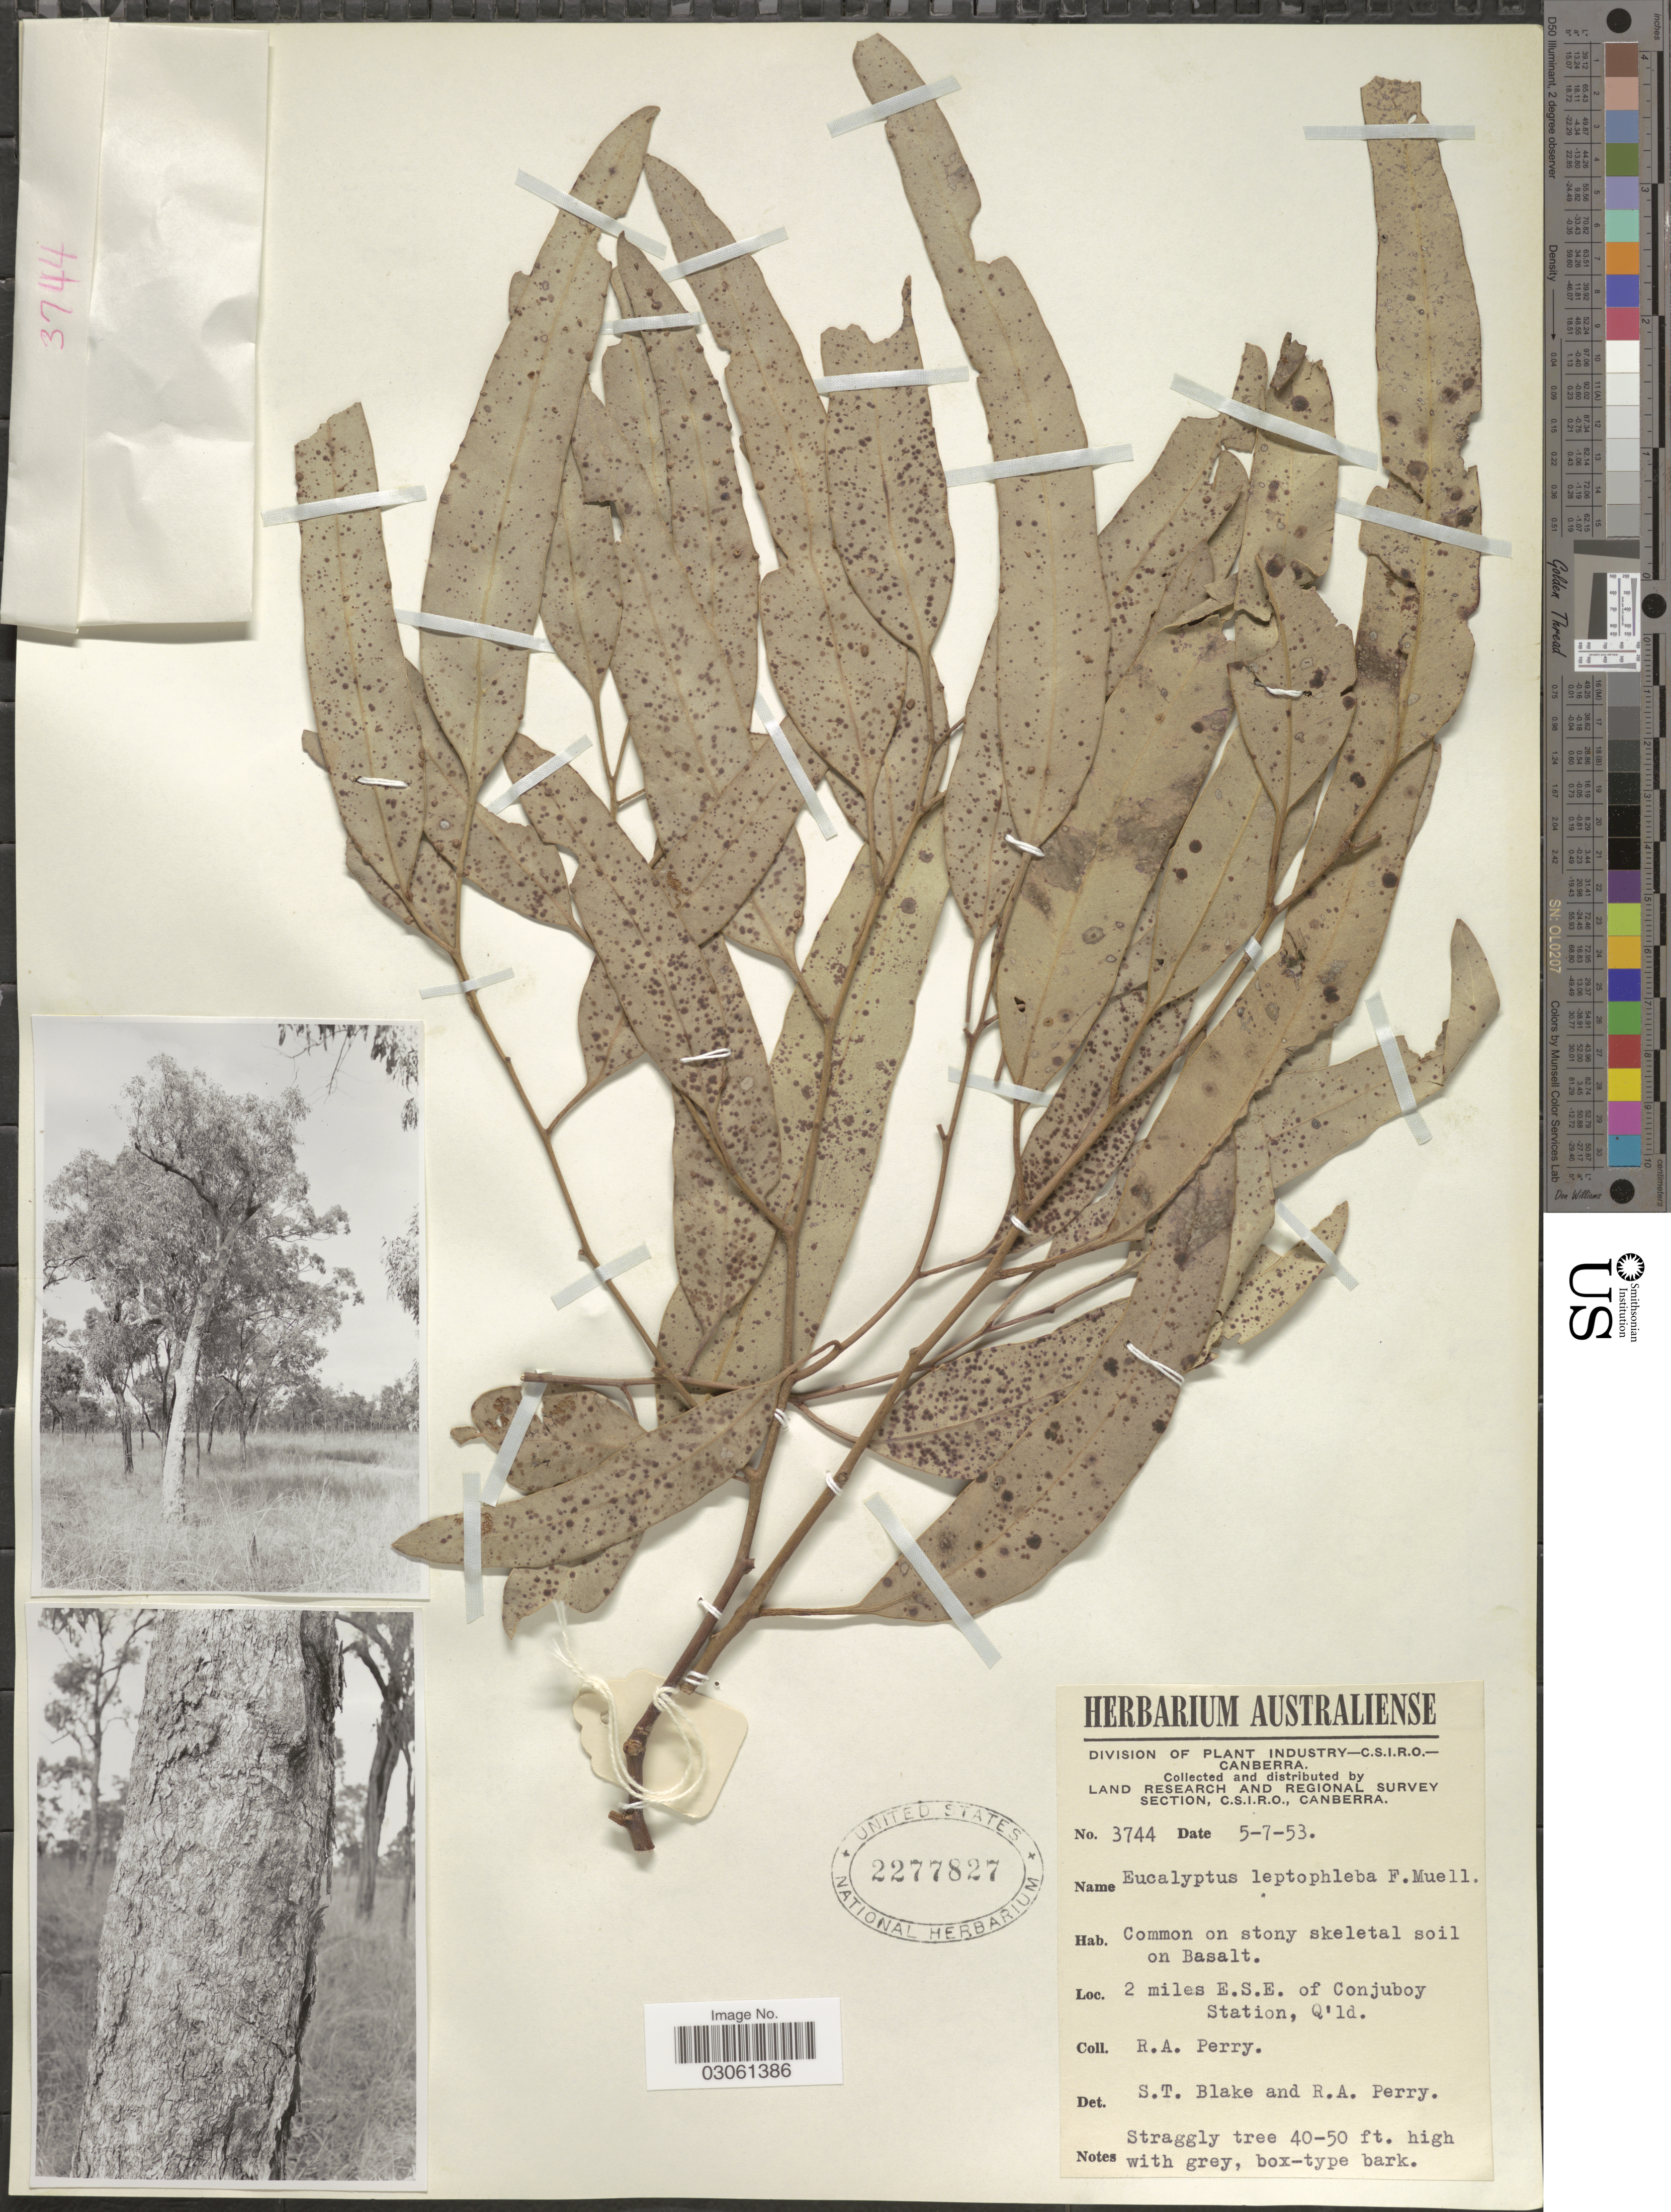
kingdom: Plantae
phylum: Tracheophyta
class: Magnoliopsida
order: Myrtales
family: Myrtaceae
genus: Eucalyptus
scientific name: Eucalyptus leptophleba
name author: F. Muell.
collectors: S. T. Blake & Perry, R. A.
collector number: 3744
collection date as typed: Transcribed d/m/y: 5/7/53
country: Australia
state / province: Queensland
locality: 2 miles E. S. E. of Conjuboy Station, Q'ld.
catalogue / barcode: US 2277827